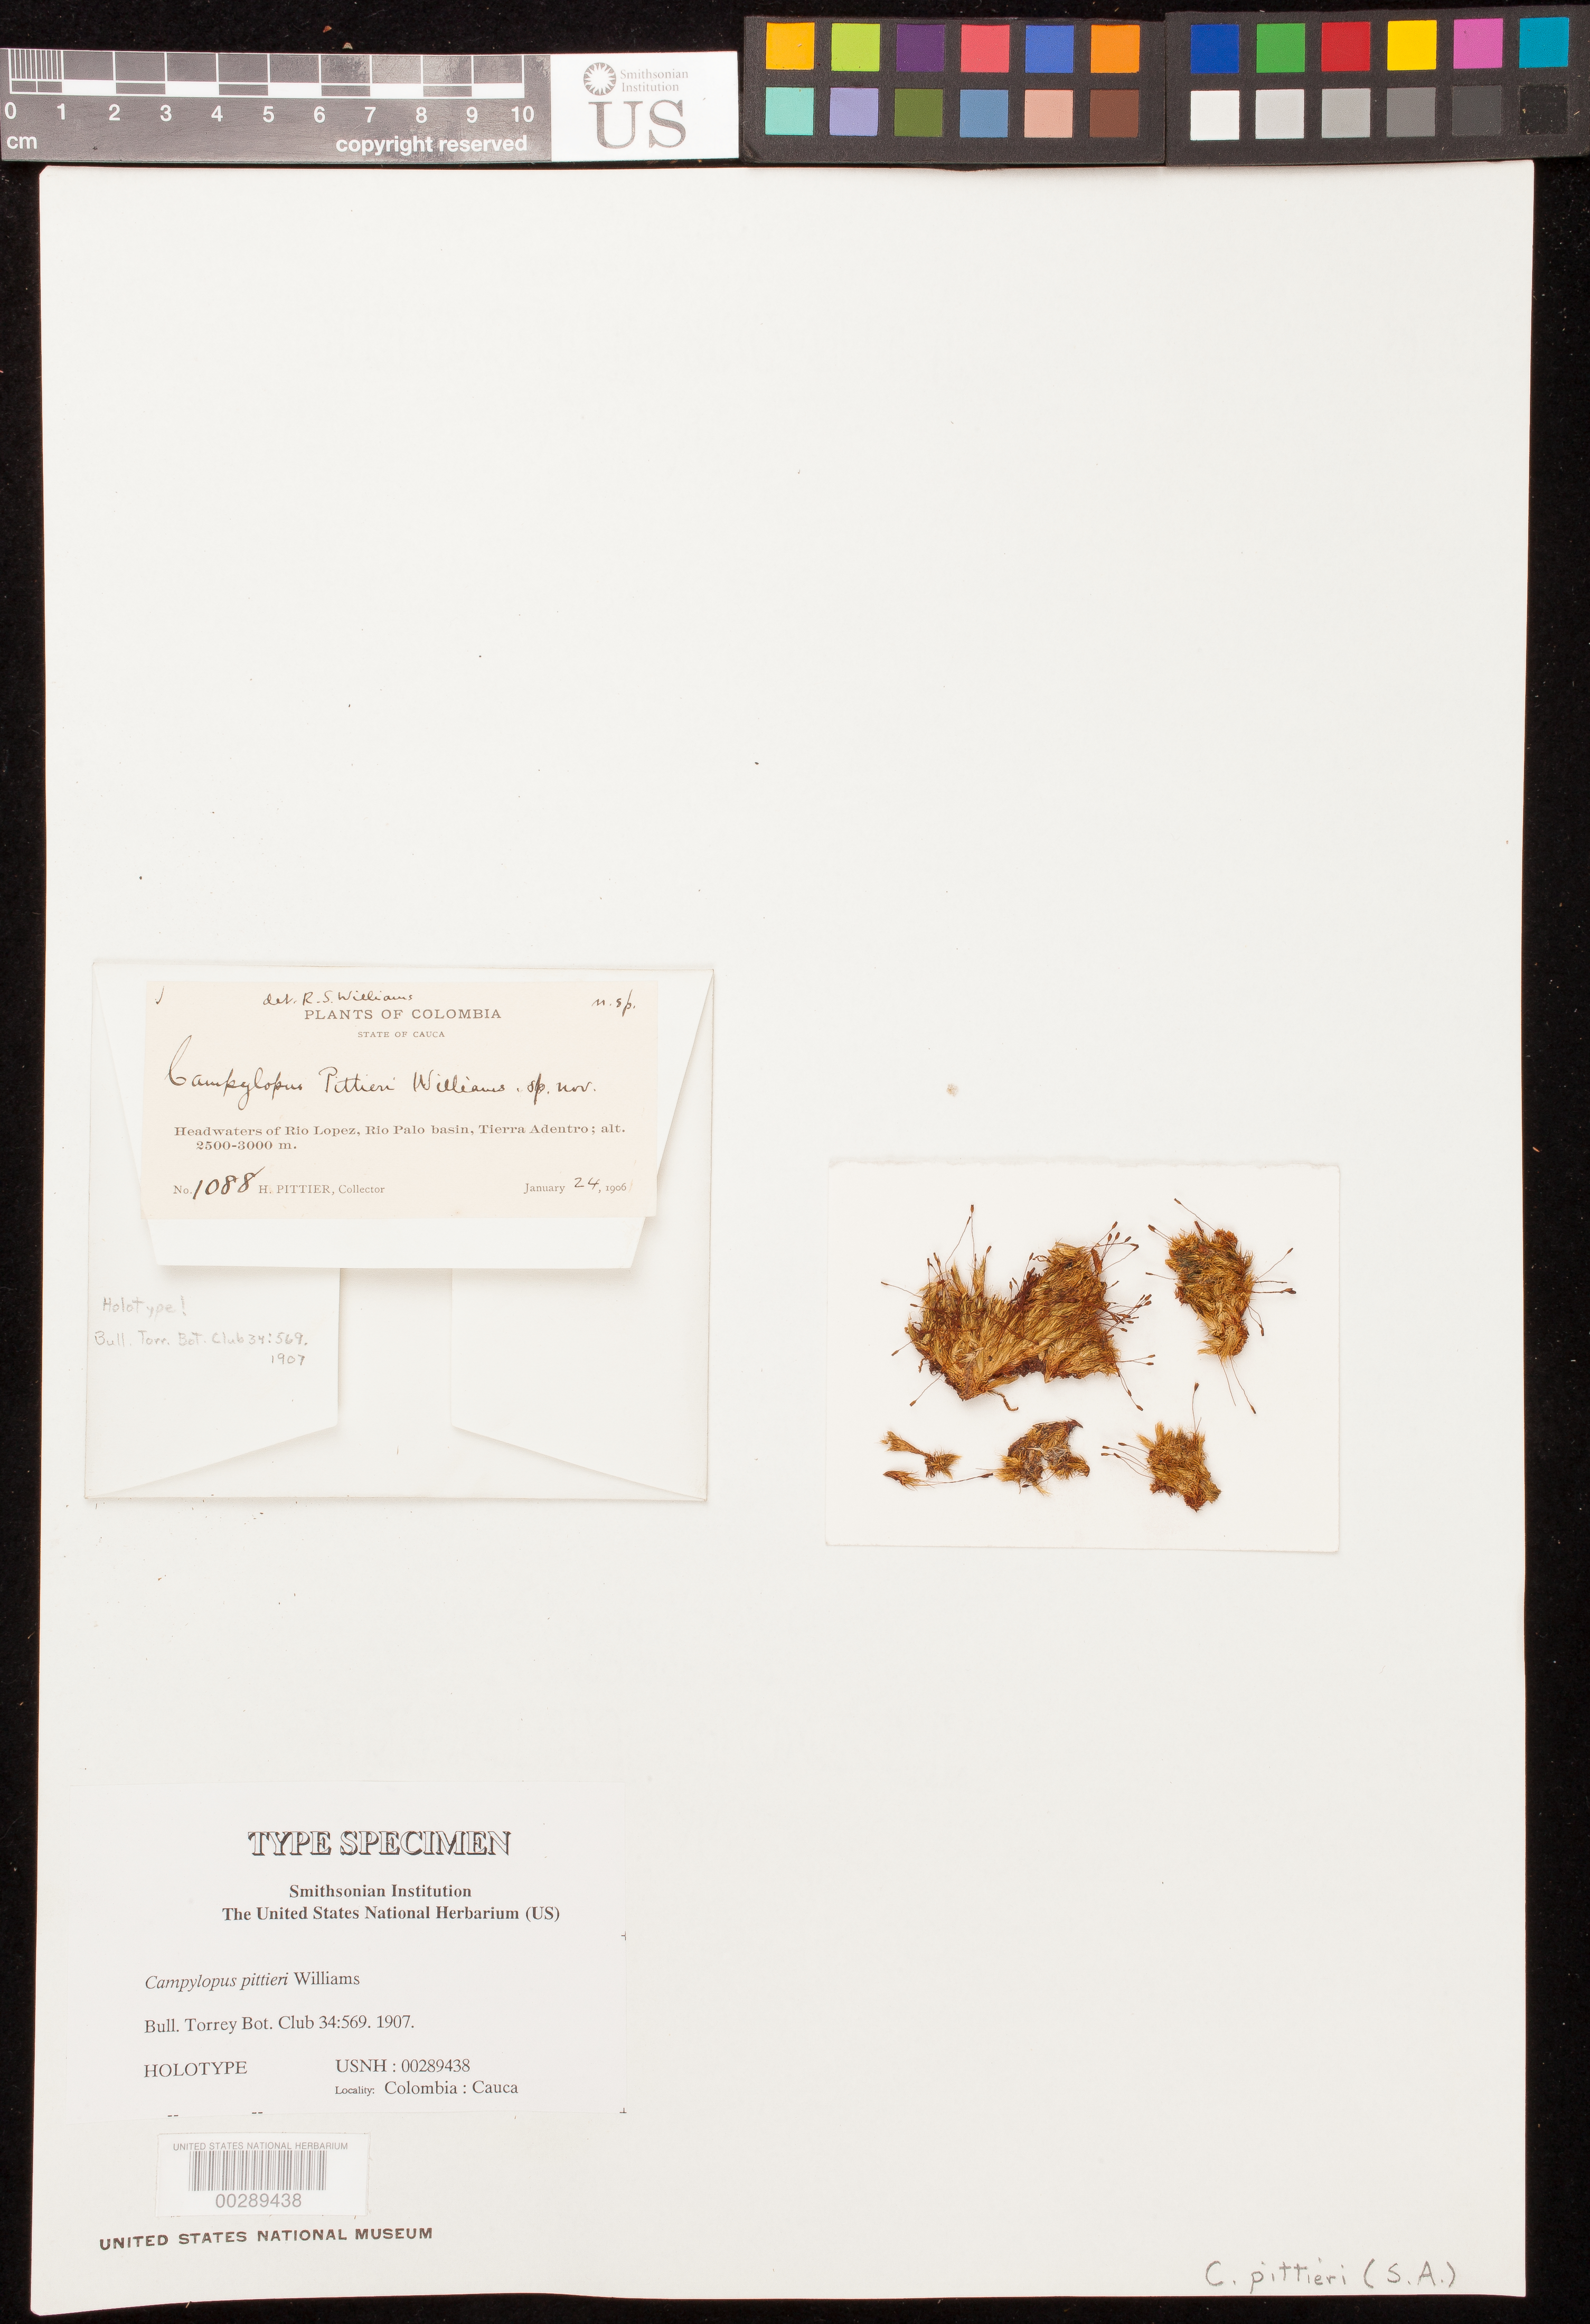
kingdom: Plantae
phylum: Bryophyta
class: Bryopsida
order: Dicranales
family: Leucobryaceae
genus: Campylopus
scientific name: Campylopus pittieri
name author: R.S. Williams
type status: Holotype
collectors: H. F. Pittier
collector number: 1088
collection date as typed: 24 Jan 1906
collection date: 1906-01-24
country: Colombia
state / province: Cauca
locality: Headwaters of Rio Lopez, Rio Palo Basin, Tierra Adentro.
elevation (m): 2500